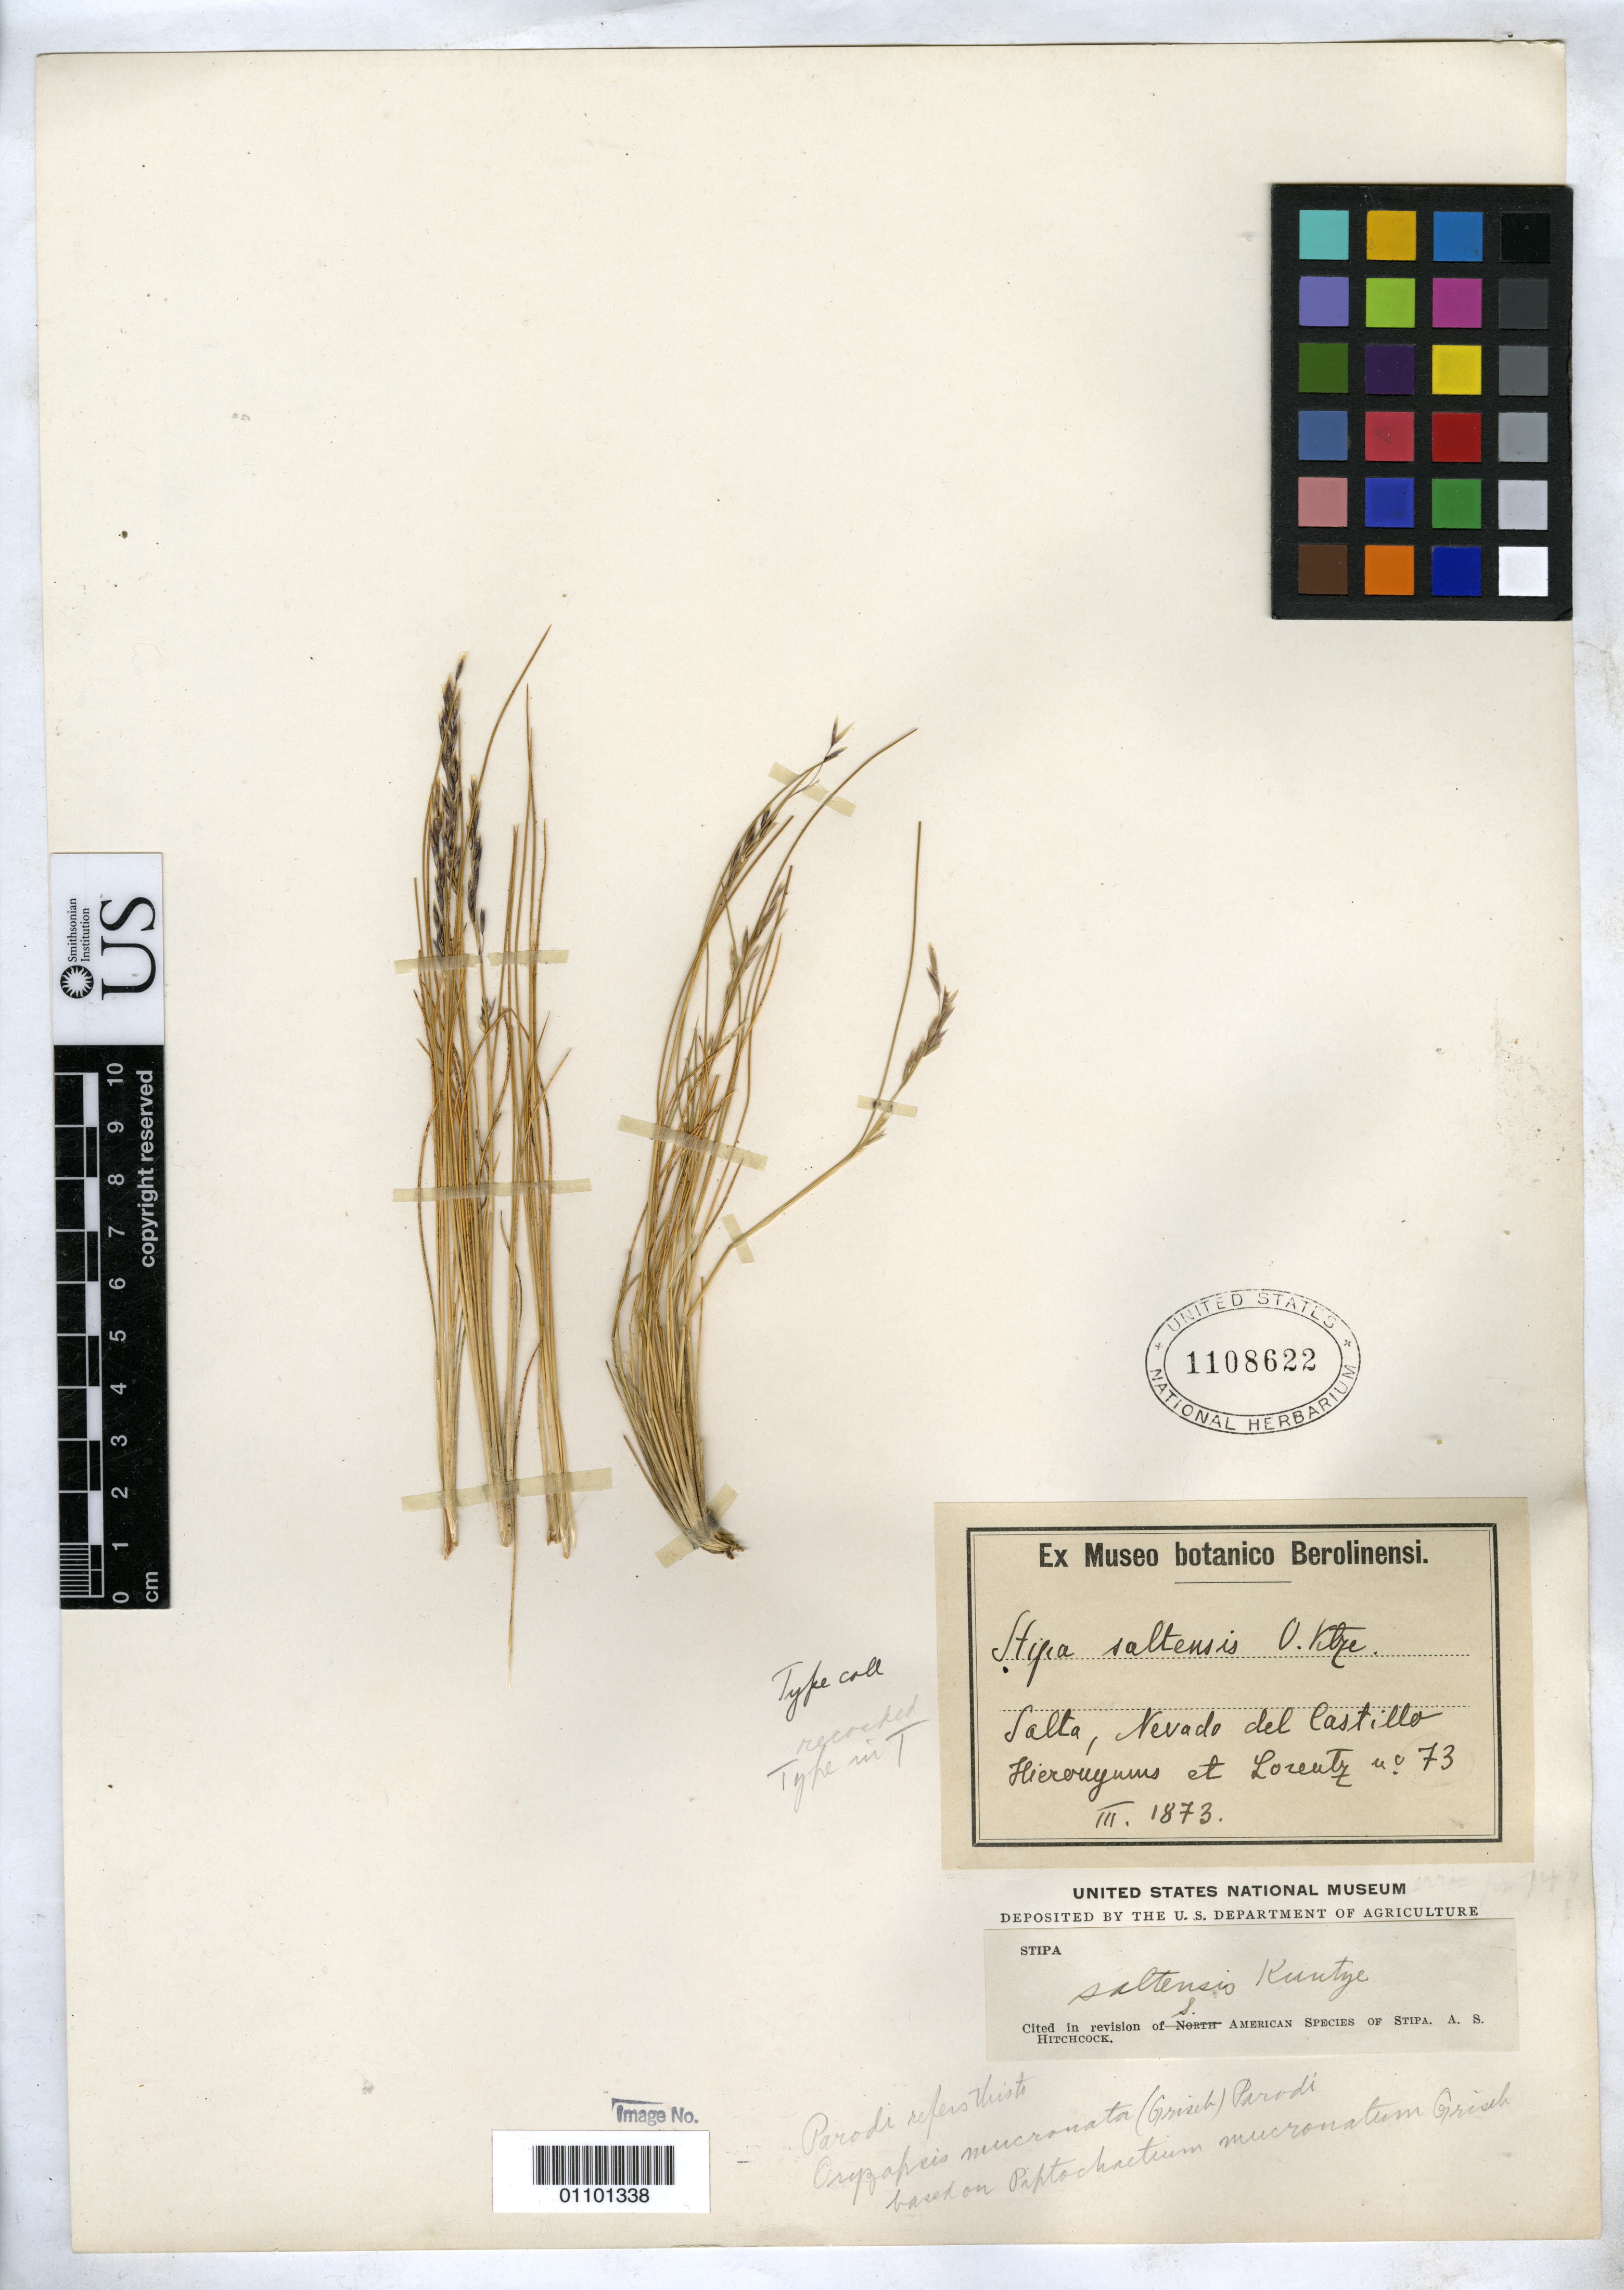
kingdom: Plantae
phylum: Tracheophyta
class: Liliopsida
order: Poales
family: Poaceae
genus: Stipa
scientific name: Stipa saltensis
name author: Kuntze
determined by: Chiapella, J.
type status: Isotype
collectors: G. H. Hieronymus & P. G. Lorentz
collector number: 73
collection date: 1873-03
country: Argentina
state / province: Salta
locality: Nevado del Castillo.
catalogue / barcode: US 1108622